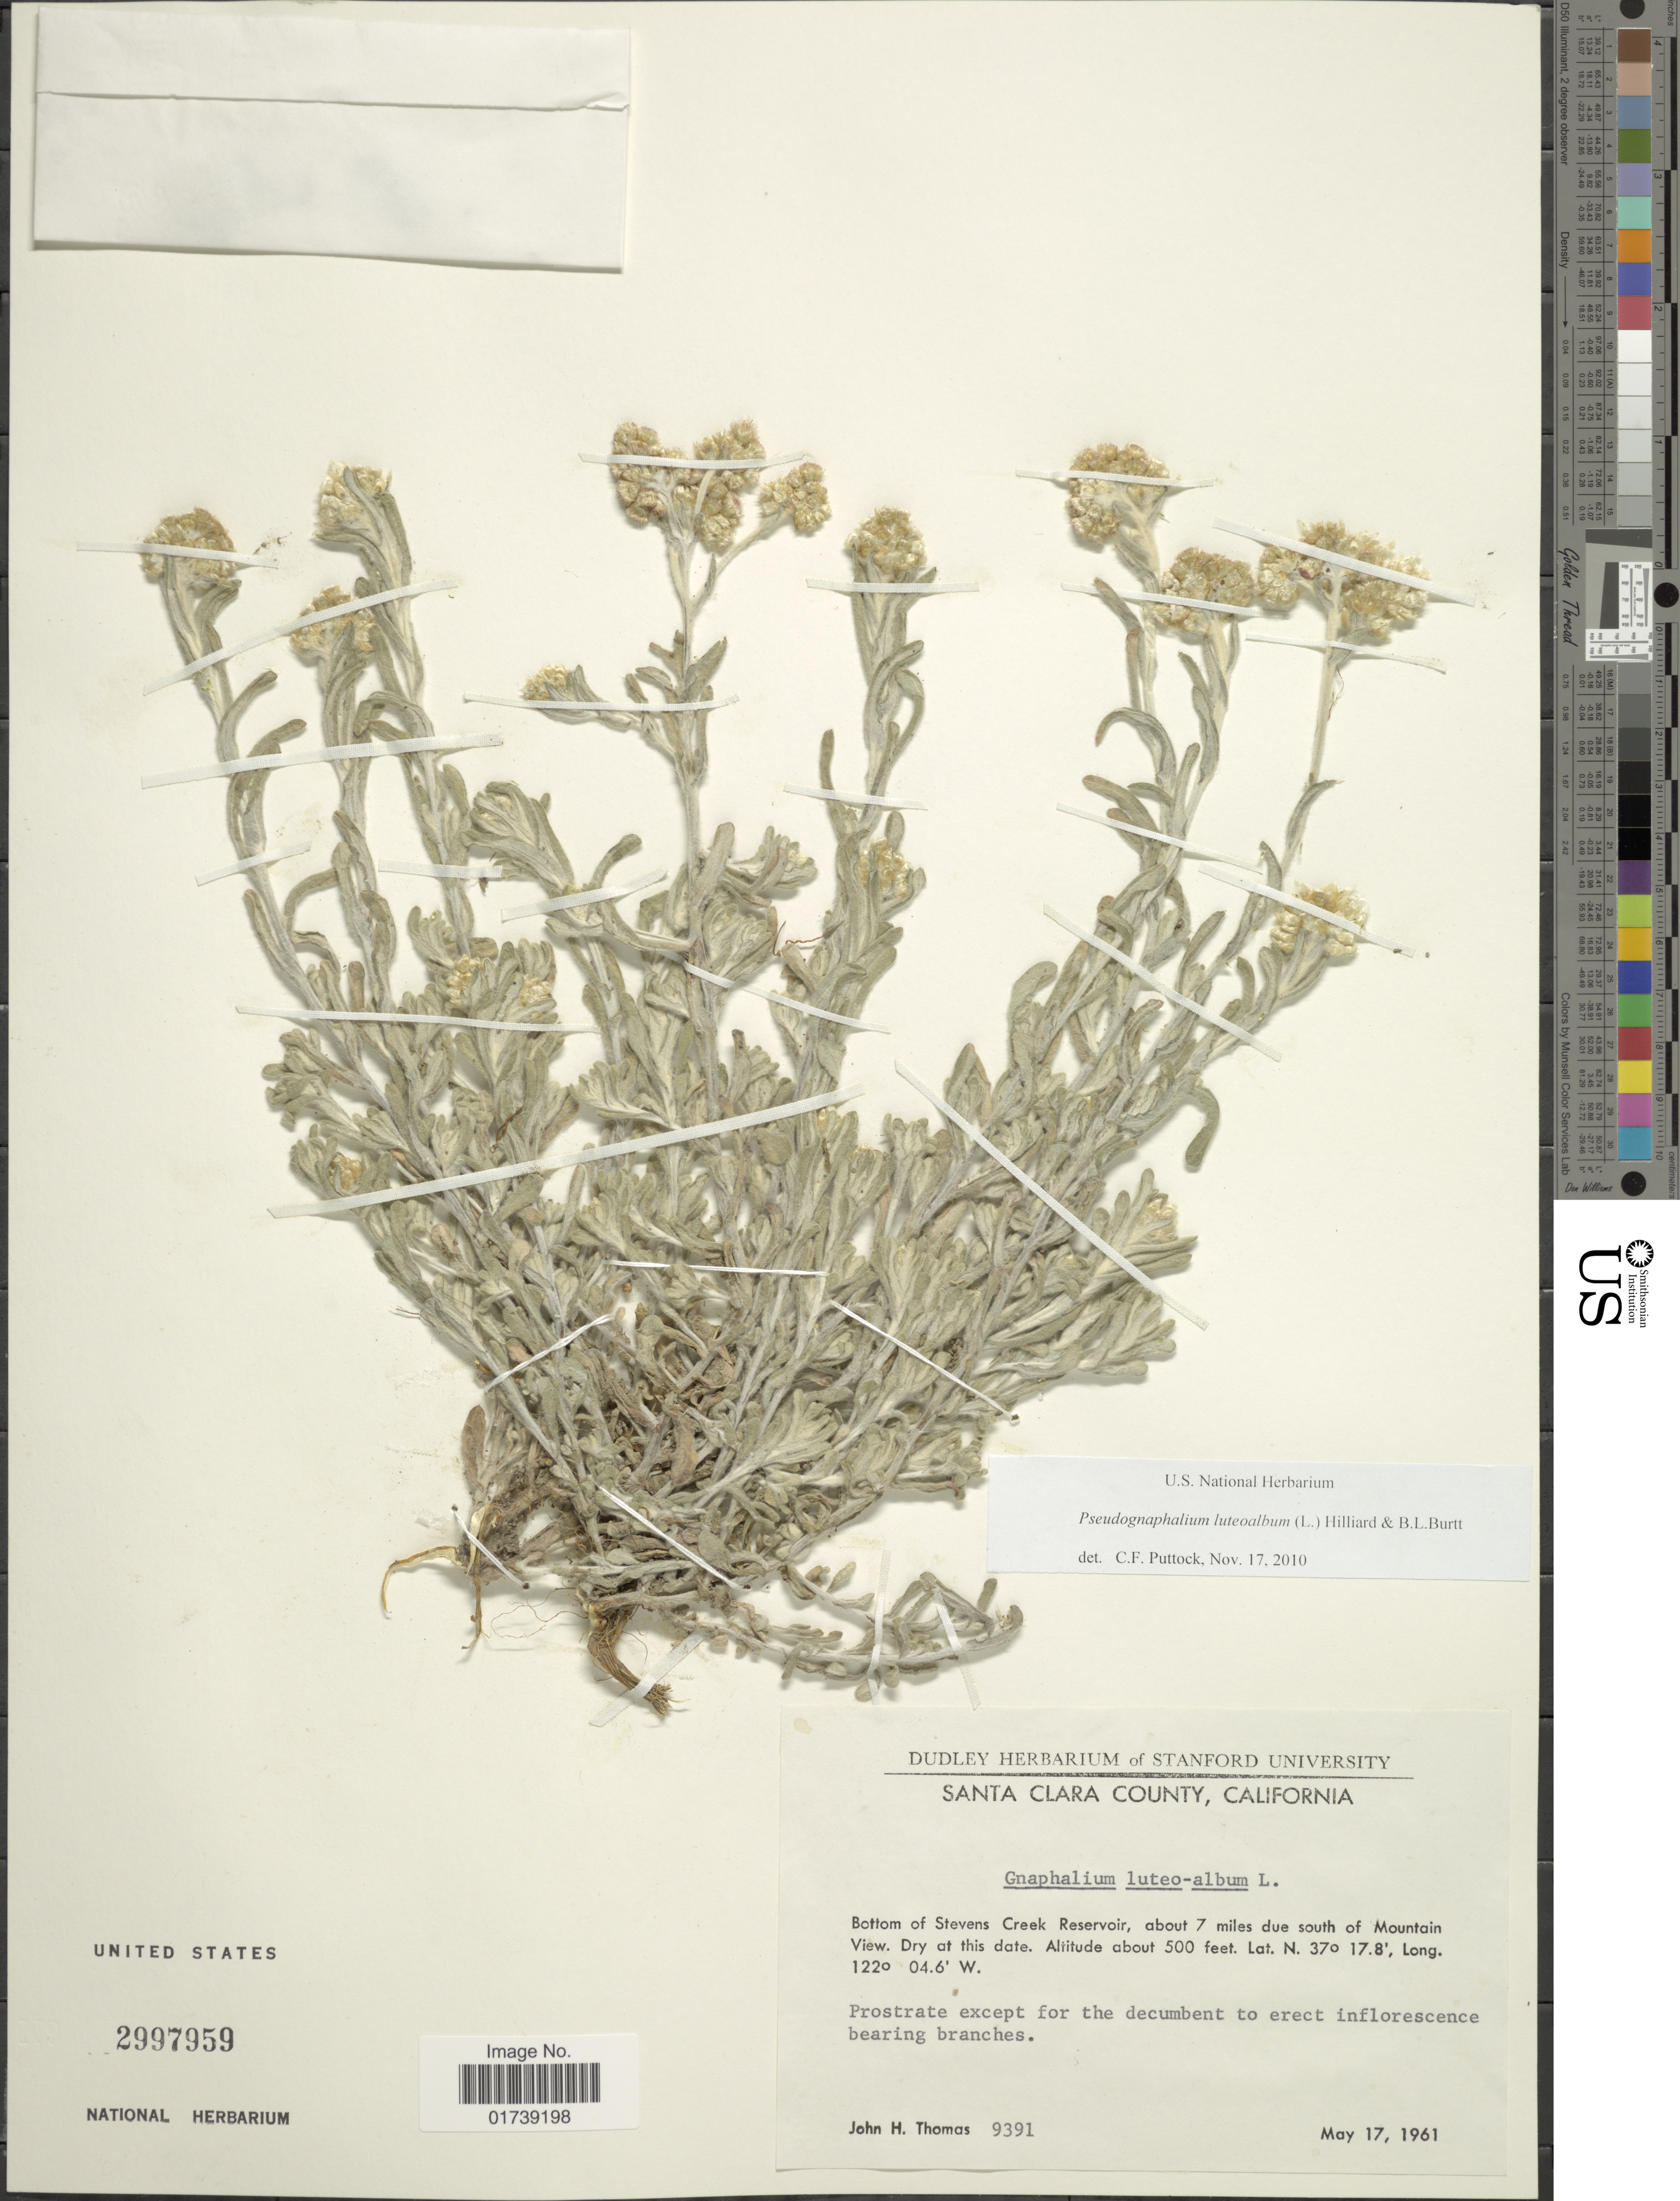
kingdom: Plantae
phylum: Tracheophyta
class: Magnoliopsida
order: Asterales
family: Asteraceae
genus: Pseudognaphalium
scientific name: Pseudognaphalium luteoalbum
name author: (L.) Hilliard & B.L. Burtt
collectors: J. H. Thomas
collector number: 9391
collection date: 1961-05-17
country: United States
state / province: California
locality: Bottom of Stevens Creek Reservoir, about 7 miles due south of Mountain View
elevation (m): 152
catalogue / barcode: US 2997959